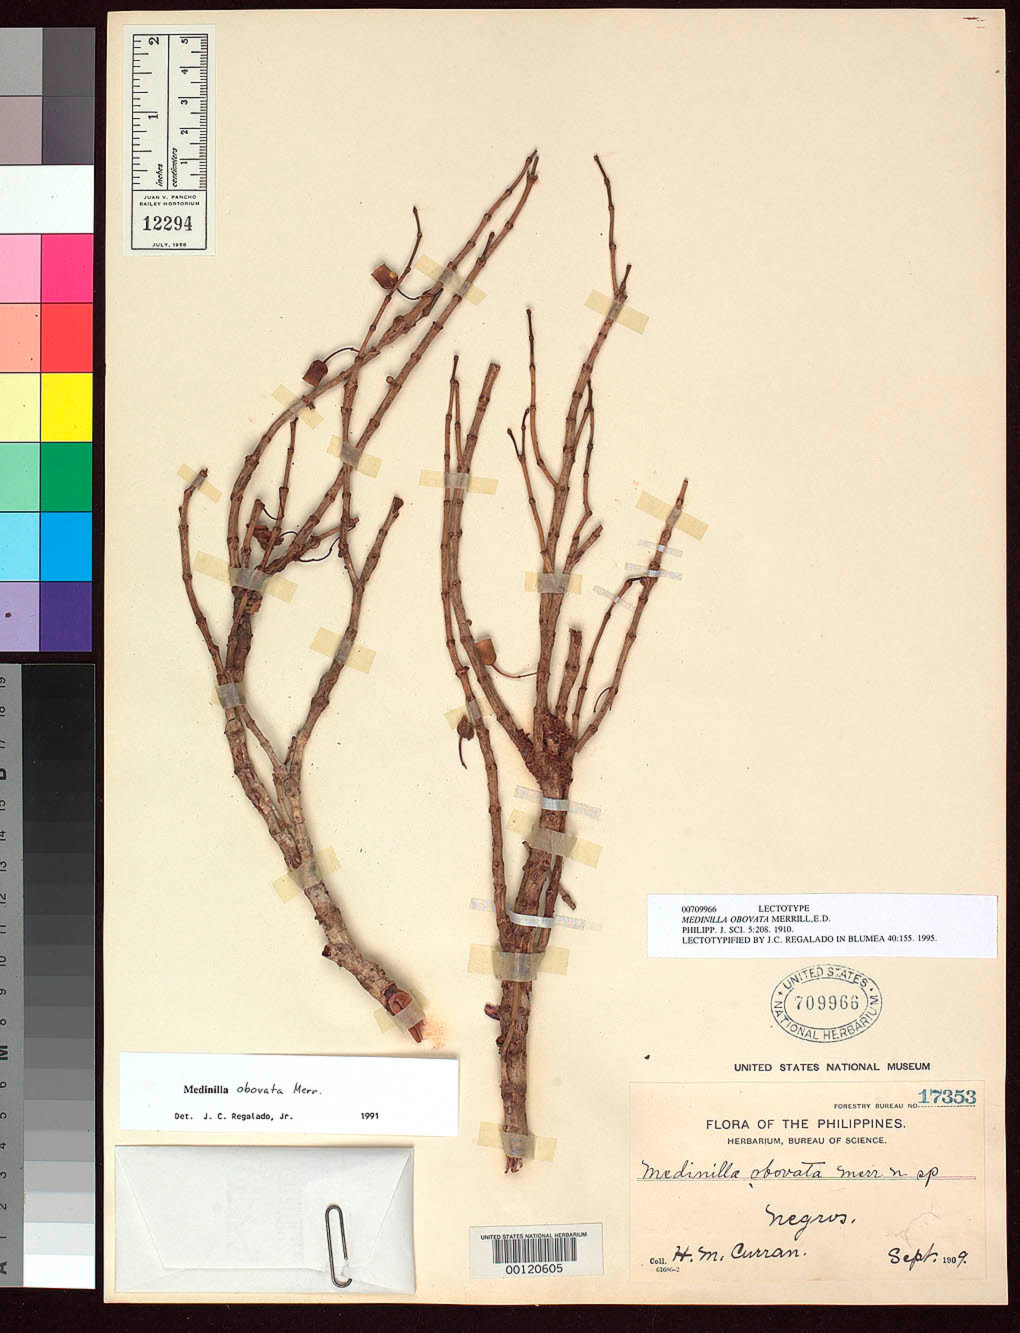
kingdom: Plantae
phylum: Tracheophyta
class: Magnoliopsida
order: Myrtales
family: Melastomataceae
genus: Medinilla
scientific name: Medinilla obovata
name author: Merr.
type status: Lectotype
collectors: H. M. Curran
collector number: Bur. Sci. 17353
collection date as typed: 11 Sep 1909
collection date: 1909-09-11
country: Philippines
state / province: Western Visayas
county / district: Negros Occidental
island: Negros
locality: Mt. Marapara.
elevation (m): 500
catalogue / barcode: US 709966